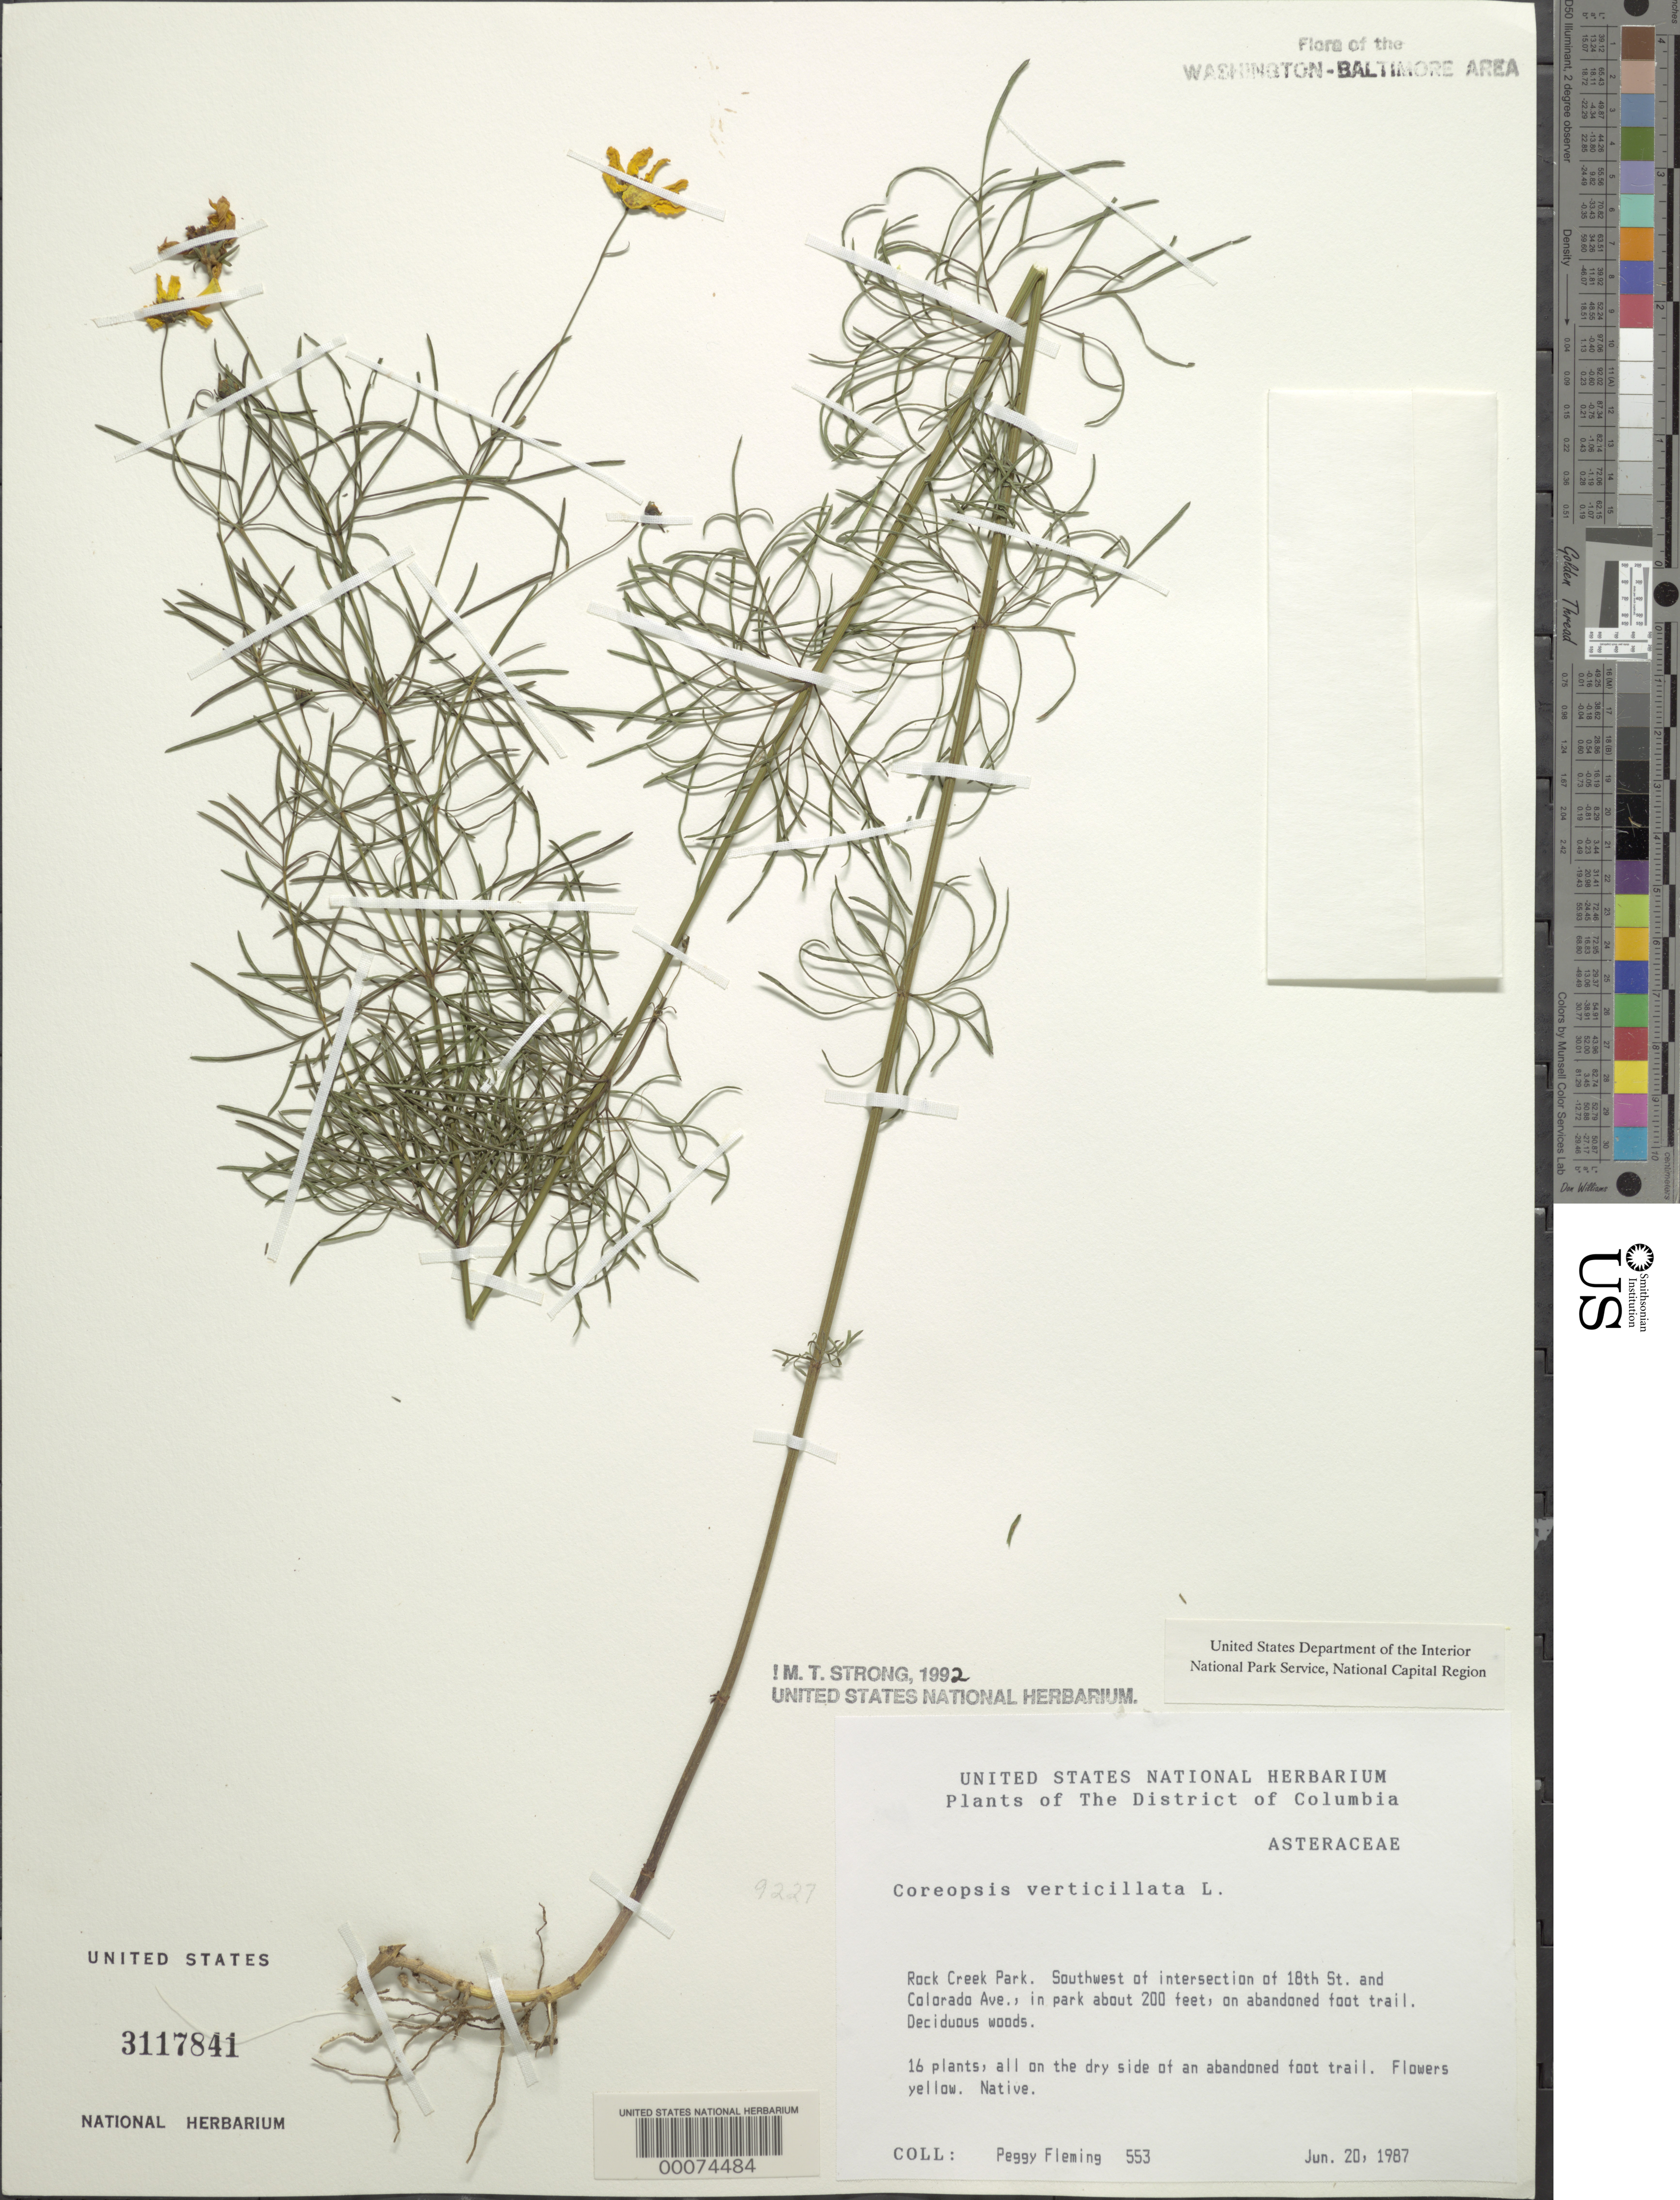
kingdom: Plantae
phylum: Tracheophyta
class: Magnoliopsida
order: Asterales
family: Asteraceae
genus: Coreopsis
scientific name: Coreopsis verticillata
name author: L.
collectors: P. Fleming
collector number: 553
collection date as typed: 20 Jun 1987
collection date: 1987-06-20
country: United States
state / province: District of Columbia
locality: Rock Creek Park. Southwest of intersection of 18th St. and Colorado Ave., in park about 200 feet, on abandoned foot trail. Rock Creek Park & vicinity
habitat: Deciduous woods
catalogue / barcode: US 3117841